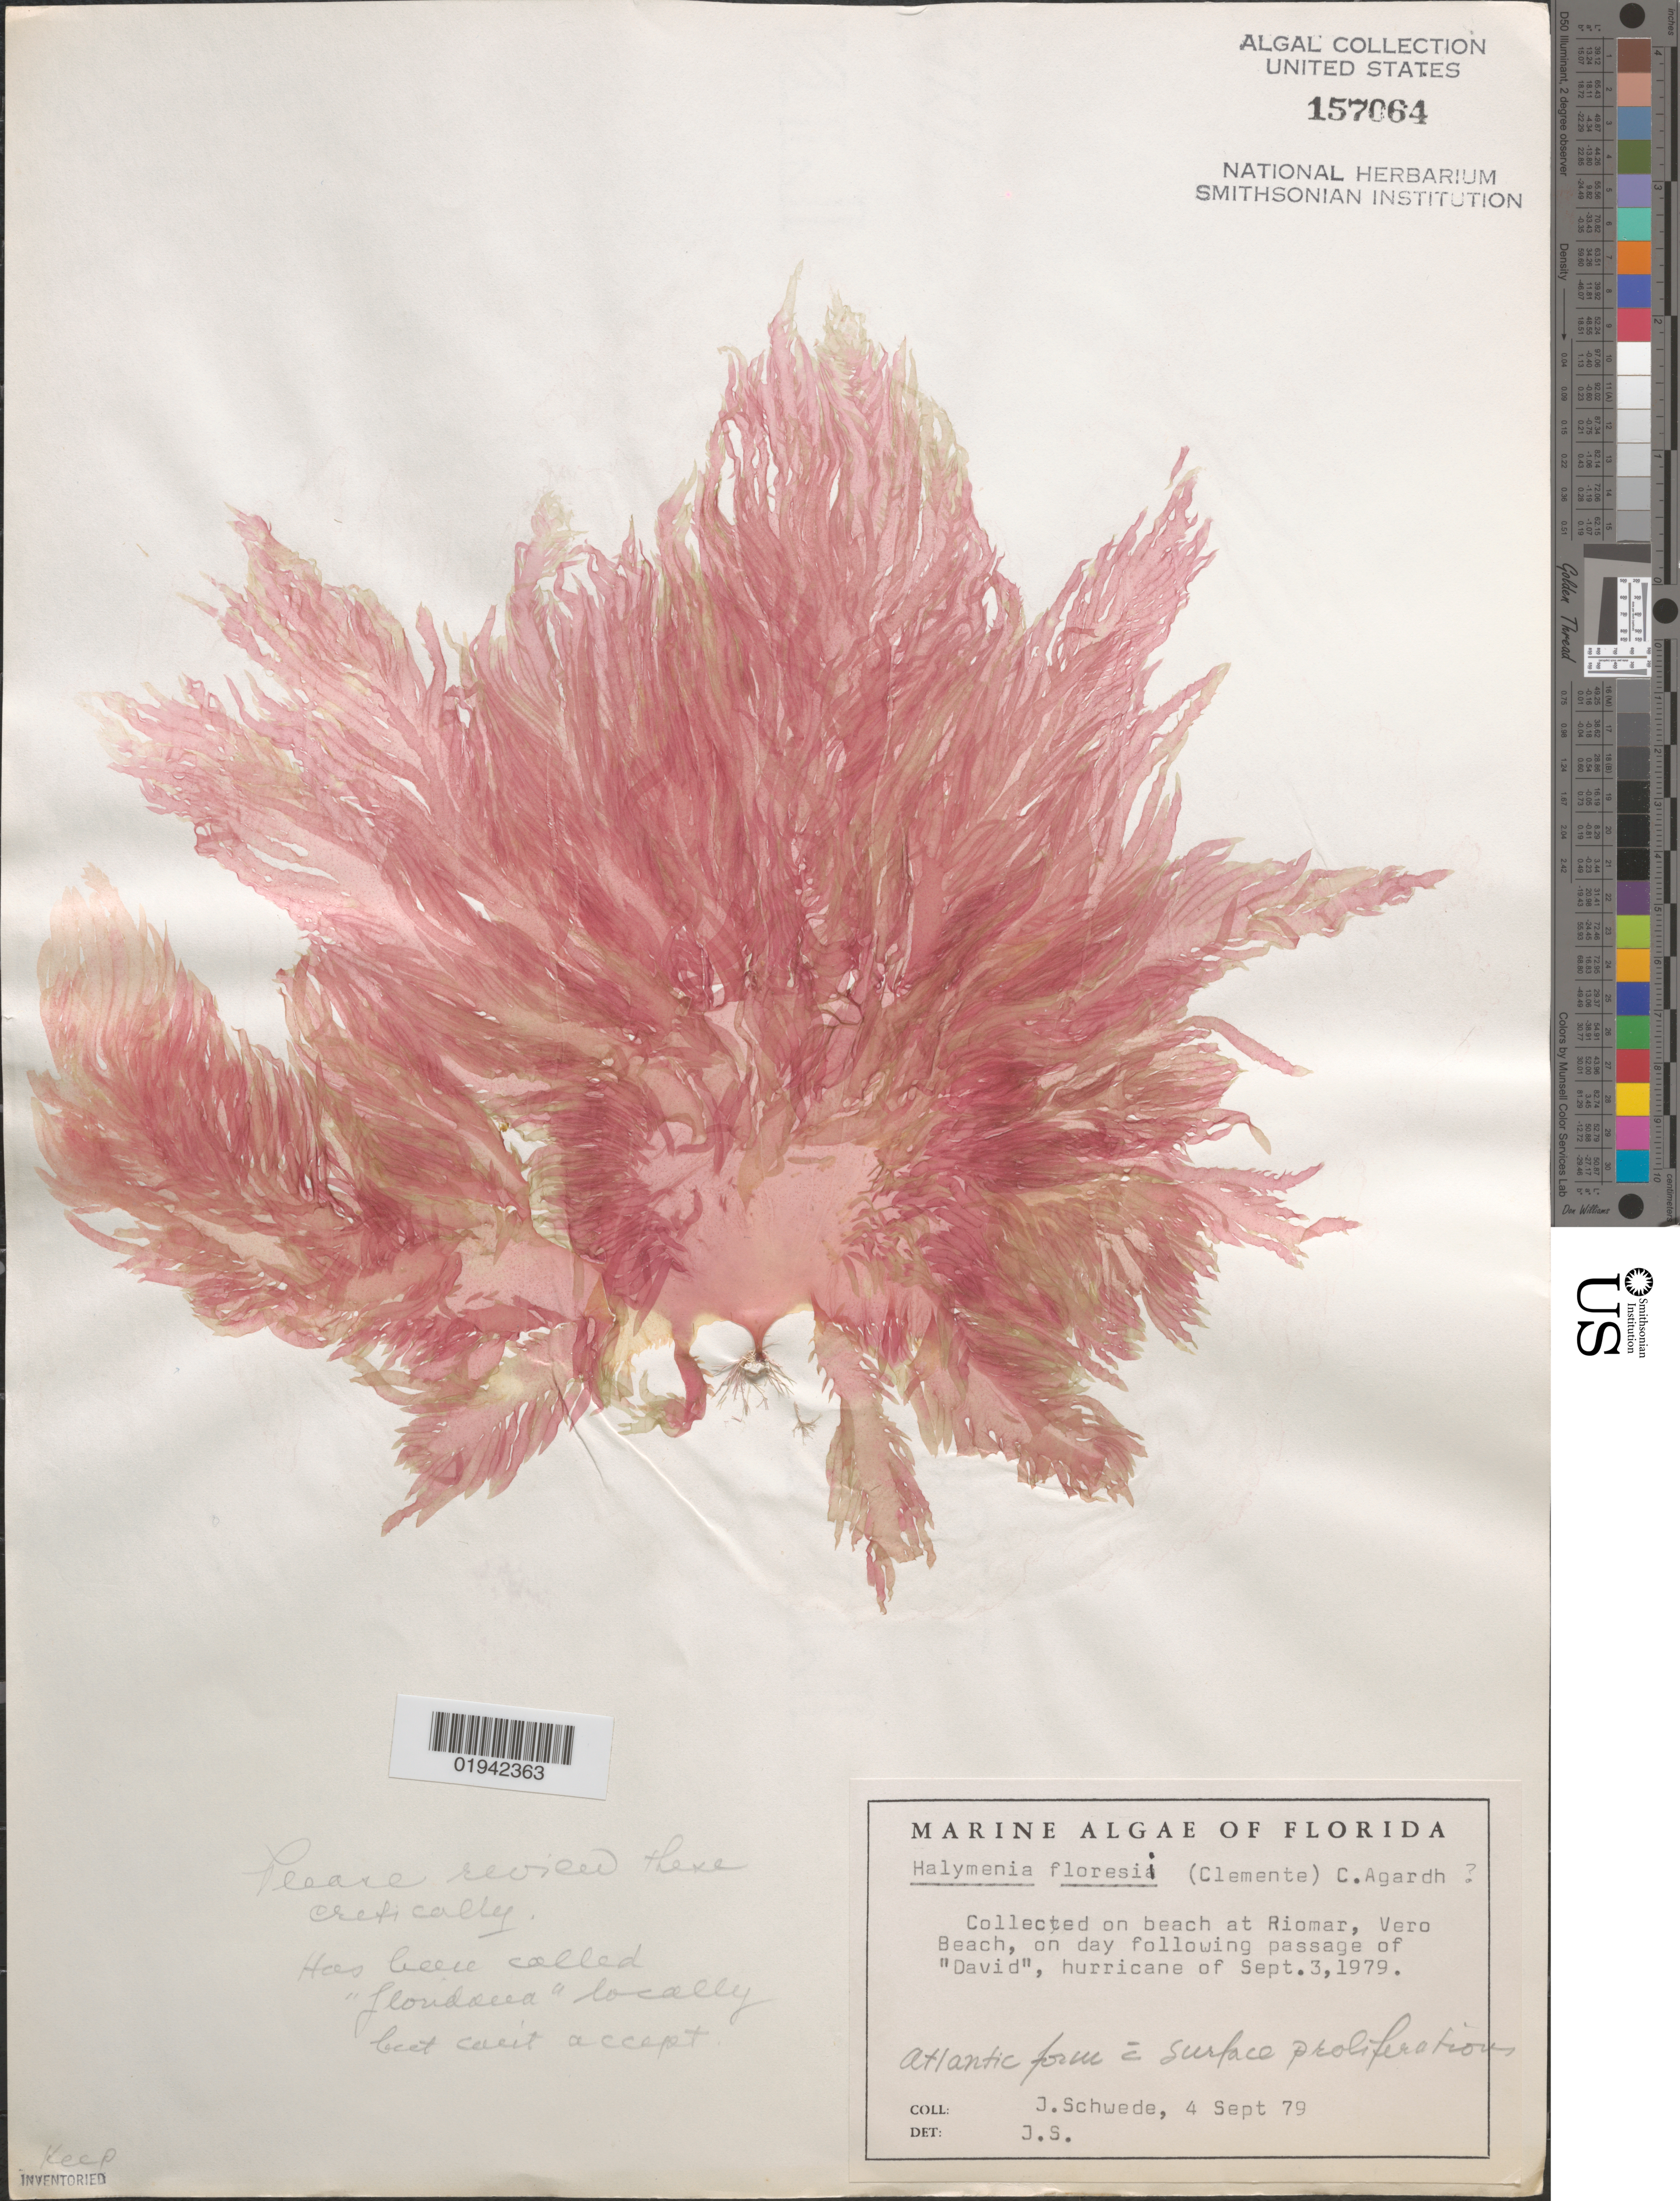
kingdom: Plantae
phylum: Rhodophyta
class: Florideophyceae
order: Halymeniales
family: Halymeniaceae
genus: Halymenia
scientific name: Halymenia floresii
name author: (Clemente) C. Agardh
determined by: Schwede, J., (UNITED STATES)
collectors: J. Schwede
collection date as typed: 04 Sep 1979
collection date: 1979-09-04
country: United States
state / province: Florida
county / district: Indian River County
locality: Vero Beach, Riomar, Atlantic Coast, cast up by Hurricane David on 3 September 1979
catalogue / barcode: US 157064